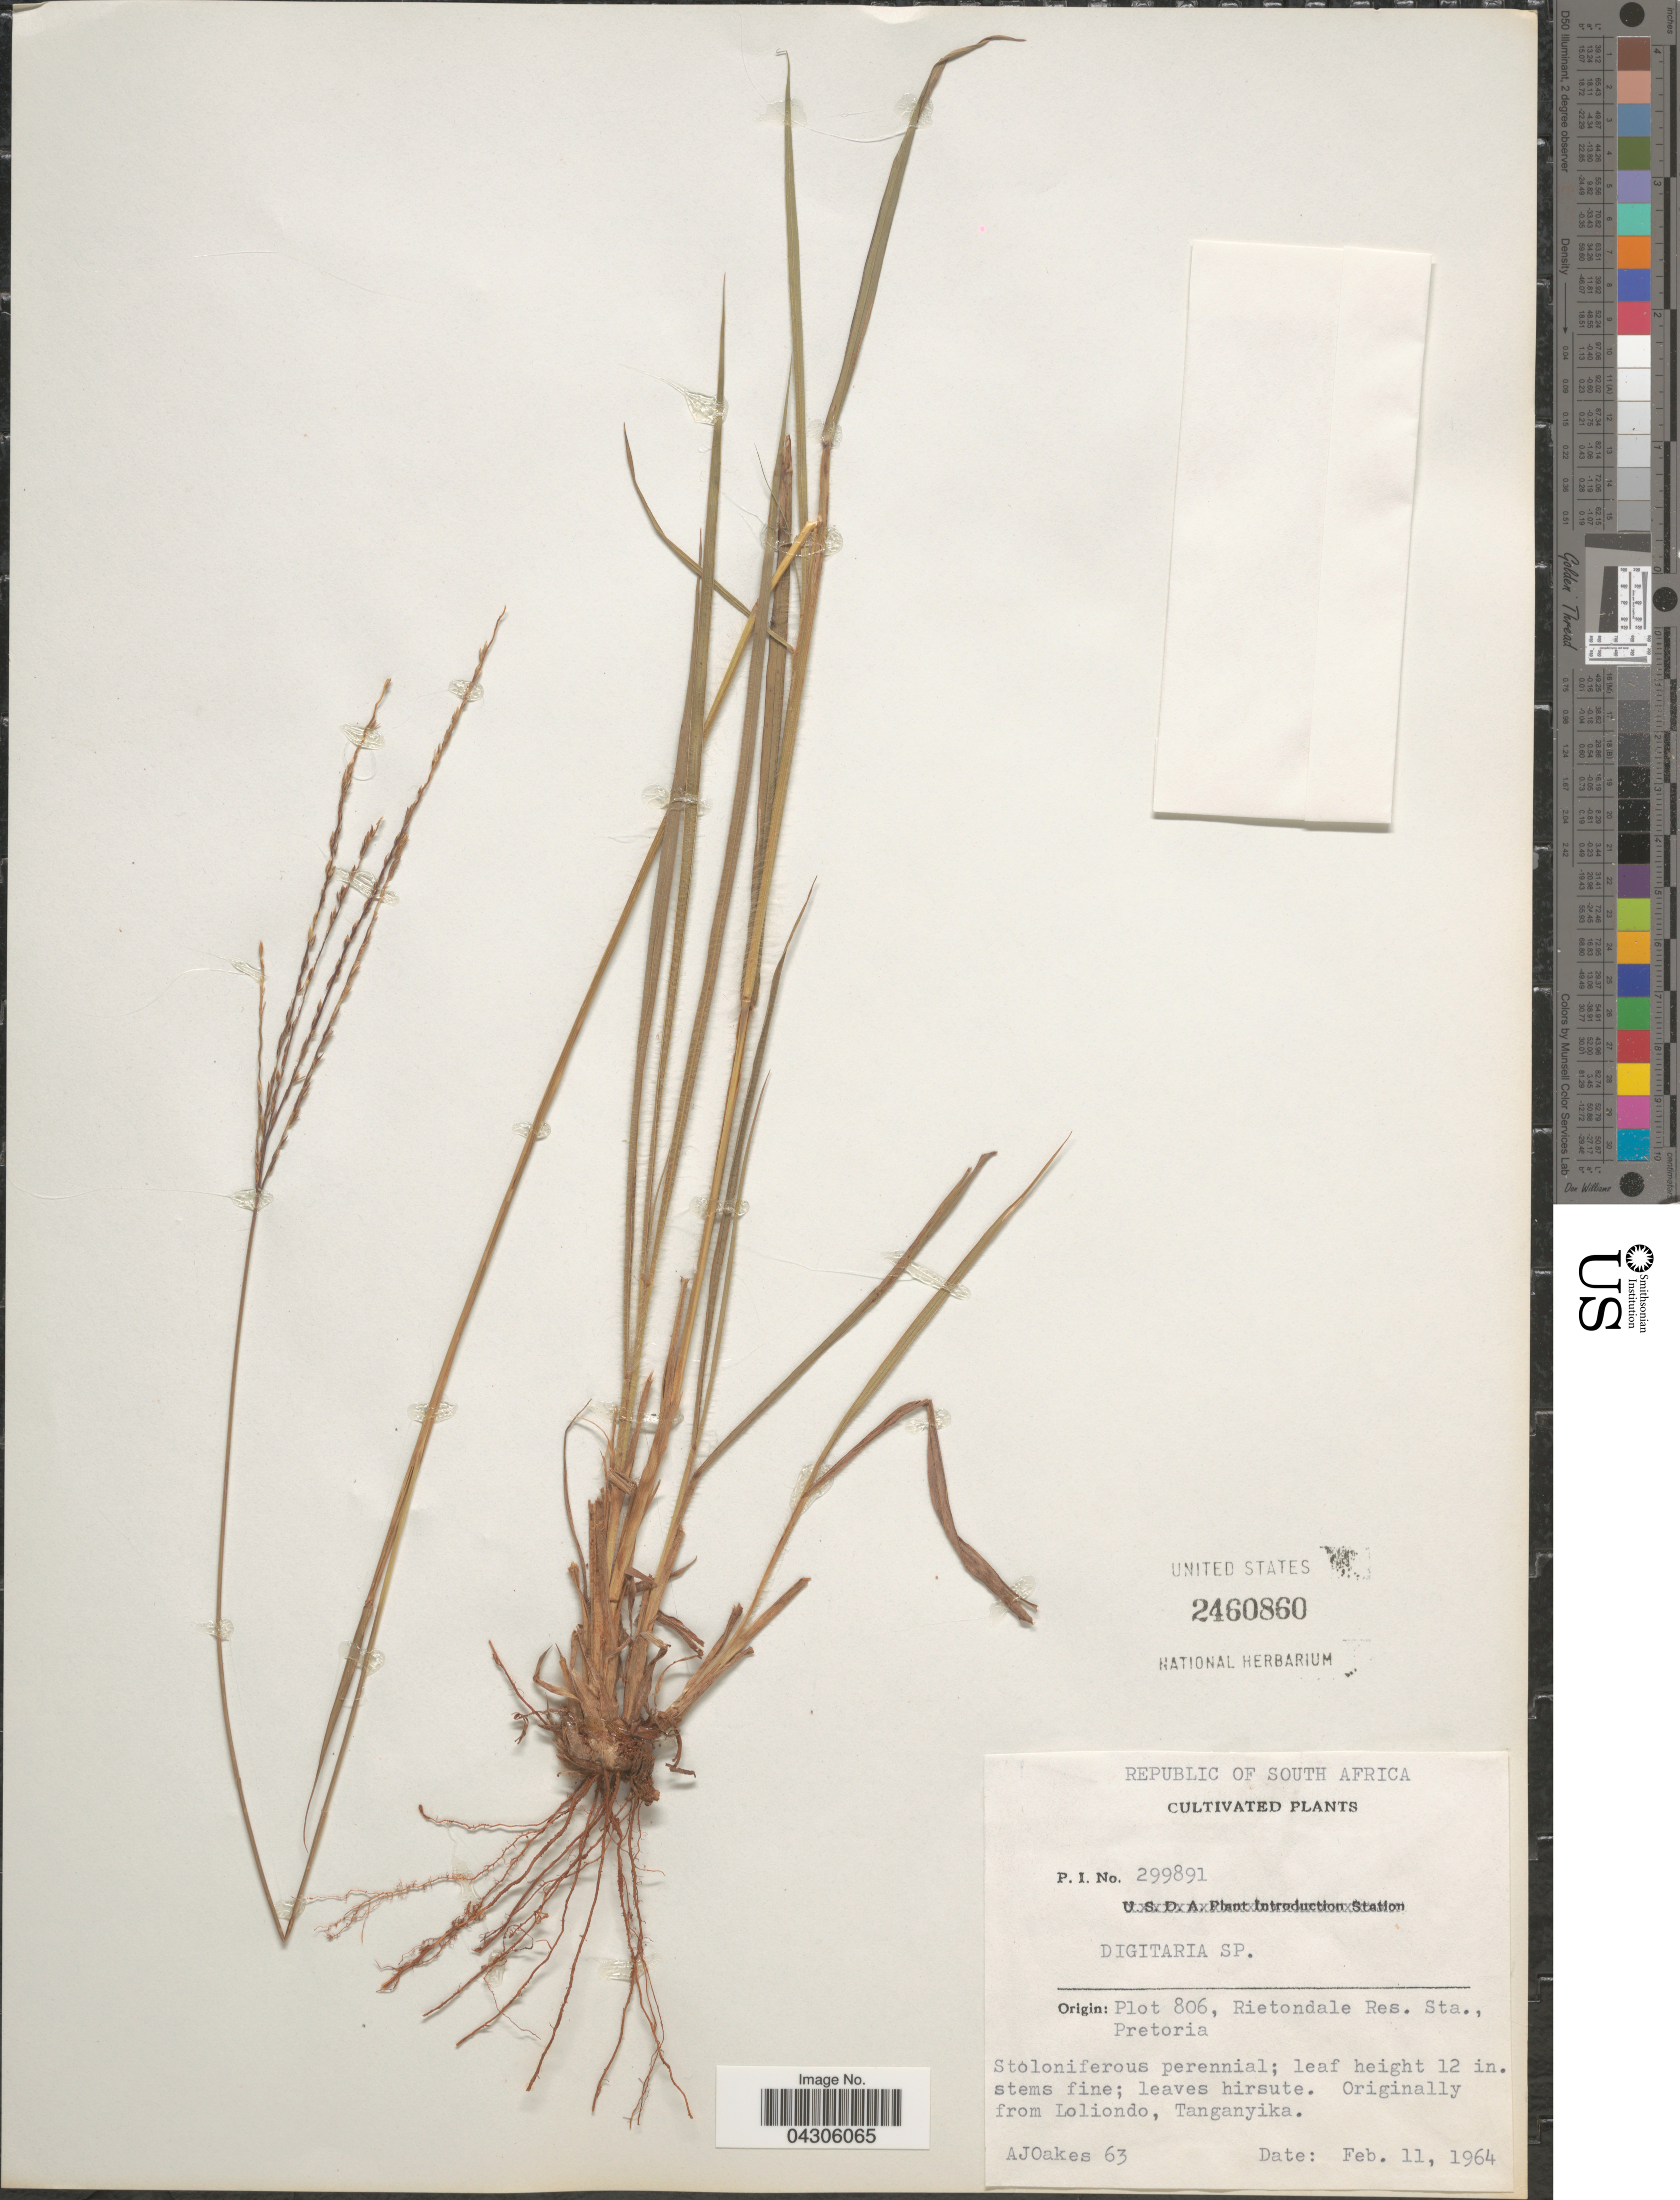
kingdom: Plantae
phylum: Tracheophyta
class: Liliopsida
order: Poales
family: Poaceae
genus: Digitaria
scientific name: Digitaria sp.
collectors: A. Oakes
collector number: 63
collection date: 1964-02-11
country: South Africa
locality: Republic of South Africa.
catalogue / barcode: US 2460860